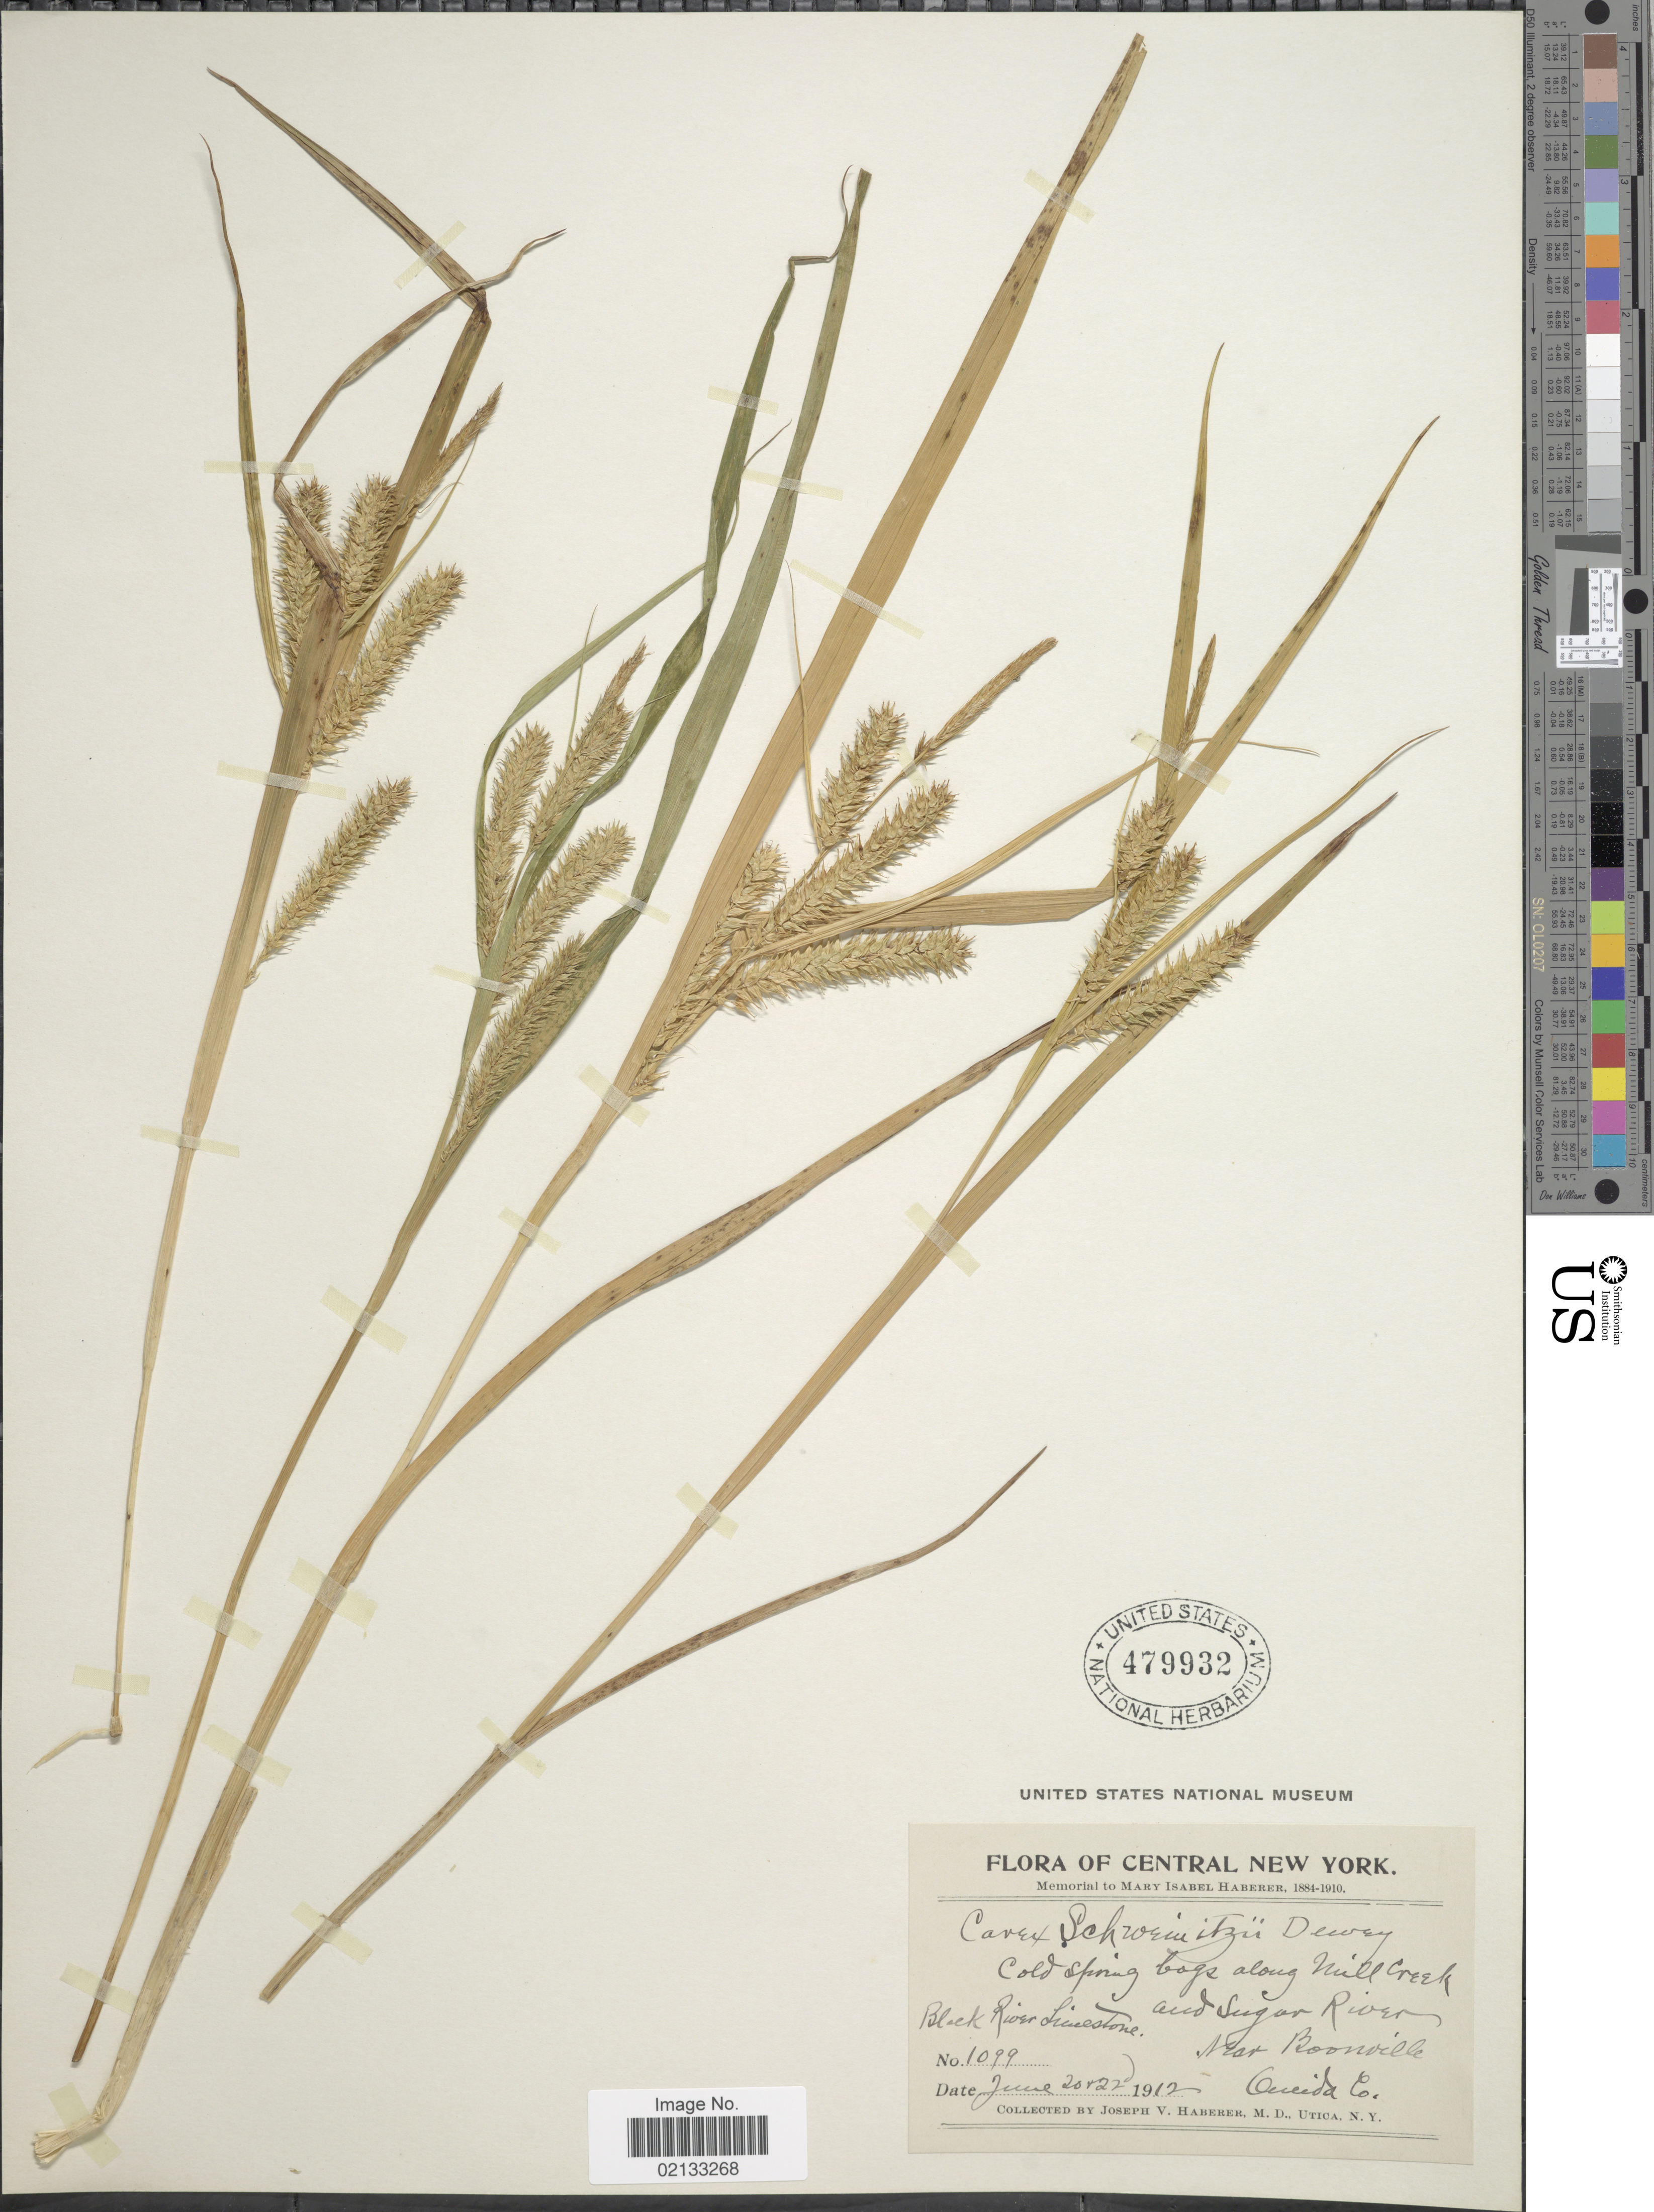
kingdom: Plantae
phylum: Tracheophyta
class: Liliopsida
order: Poales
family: Cyperaceae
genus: Carex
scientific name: Carex schweinitzii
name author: Dewey ex Schwein.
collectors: J. V. Haberer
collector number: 1099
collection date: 1912-06-20/1912-06-22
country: United States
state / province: New York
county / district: Oneida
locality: Central New York, Cold Spring bogs along Mill Creek and Sugar River, Black River Limestone, Near Boonville, Oneida Co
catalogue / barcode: US 479932